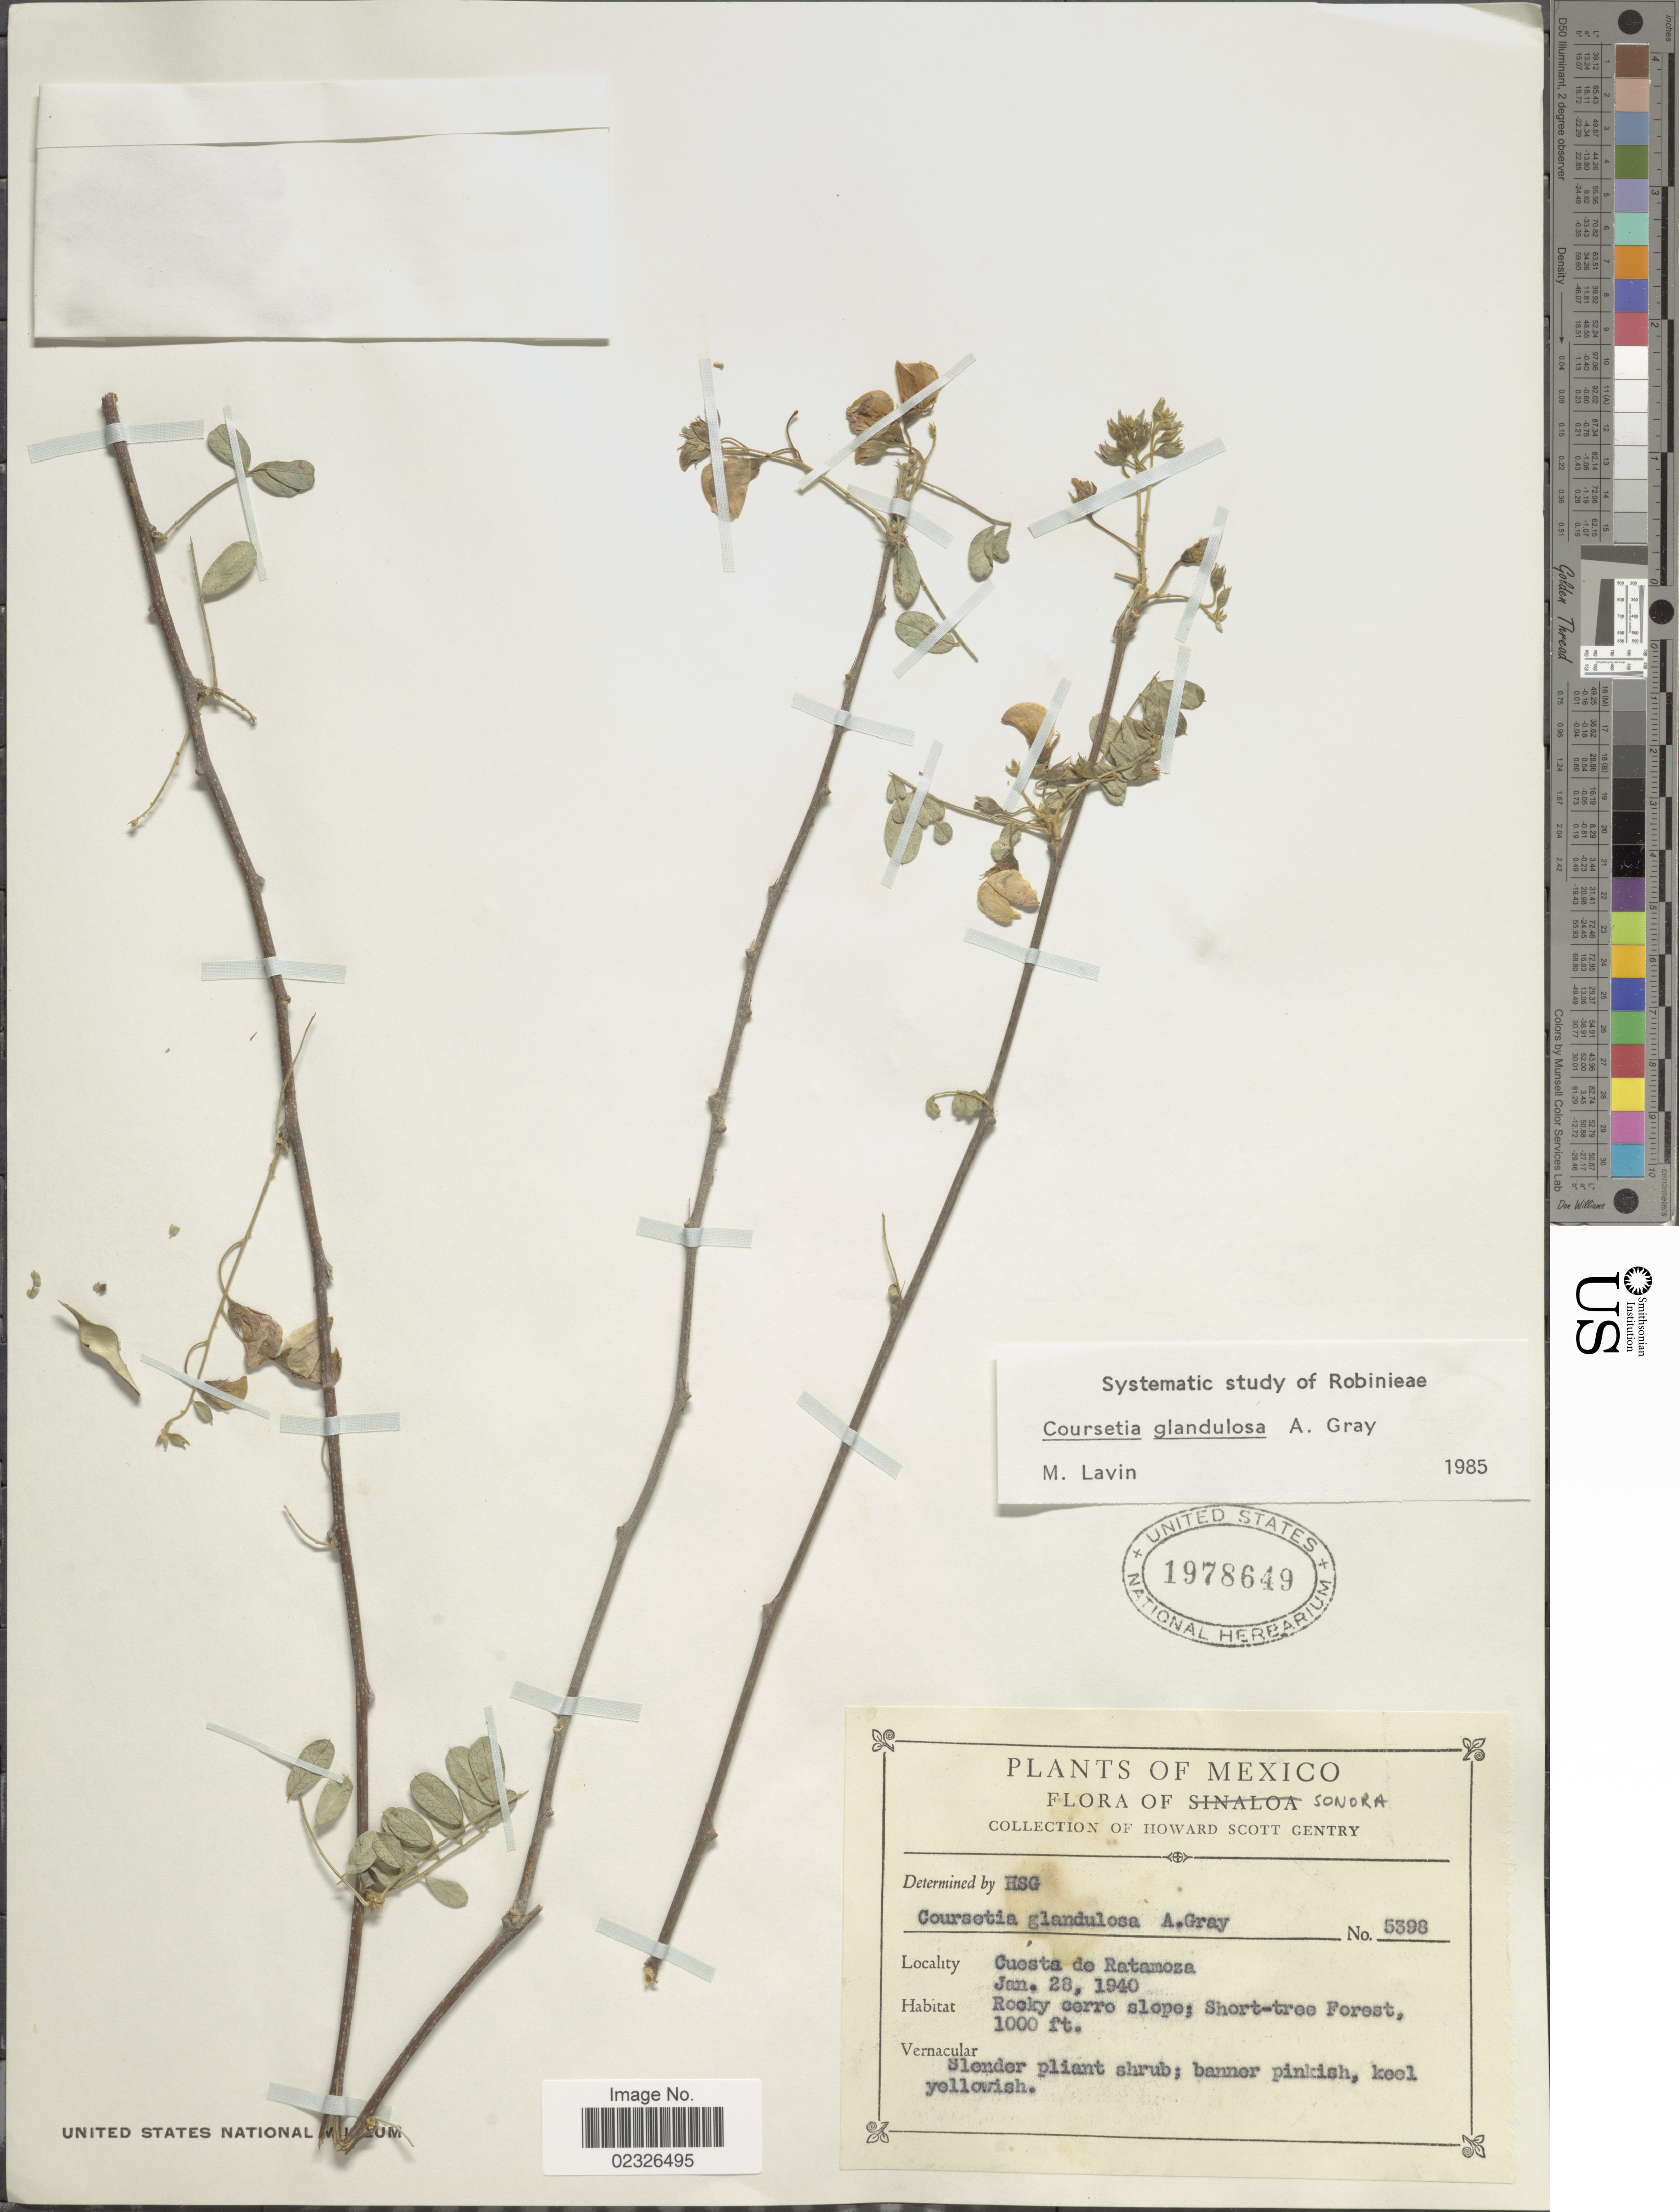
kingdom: Plantae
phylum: Tracheophyta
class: Magnoliopsida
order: Fabales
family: Fabaceae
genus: Coursetia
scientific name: Coursetia glandulosa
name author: A. Gray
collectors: H. S. Gentry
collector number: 5398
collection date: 1940-01-28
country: Mexico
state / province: Sonora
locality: Cuesta de Ratamoza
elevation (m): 305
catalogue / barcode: US 1978649